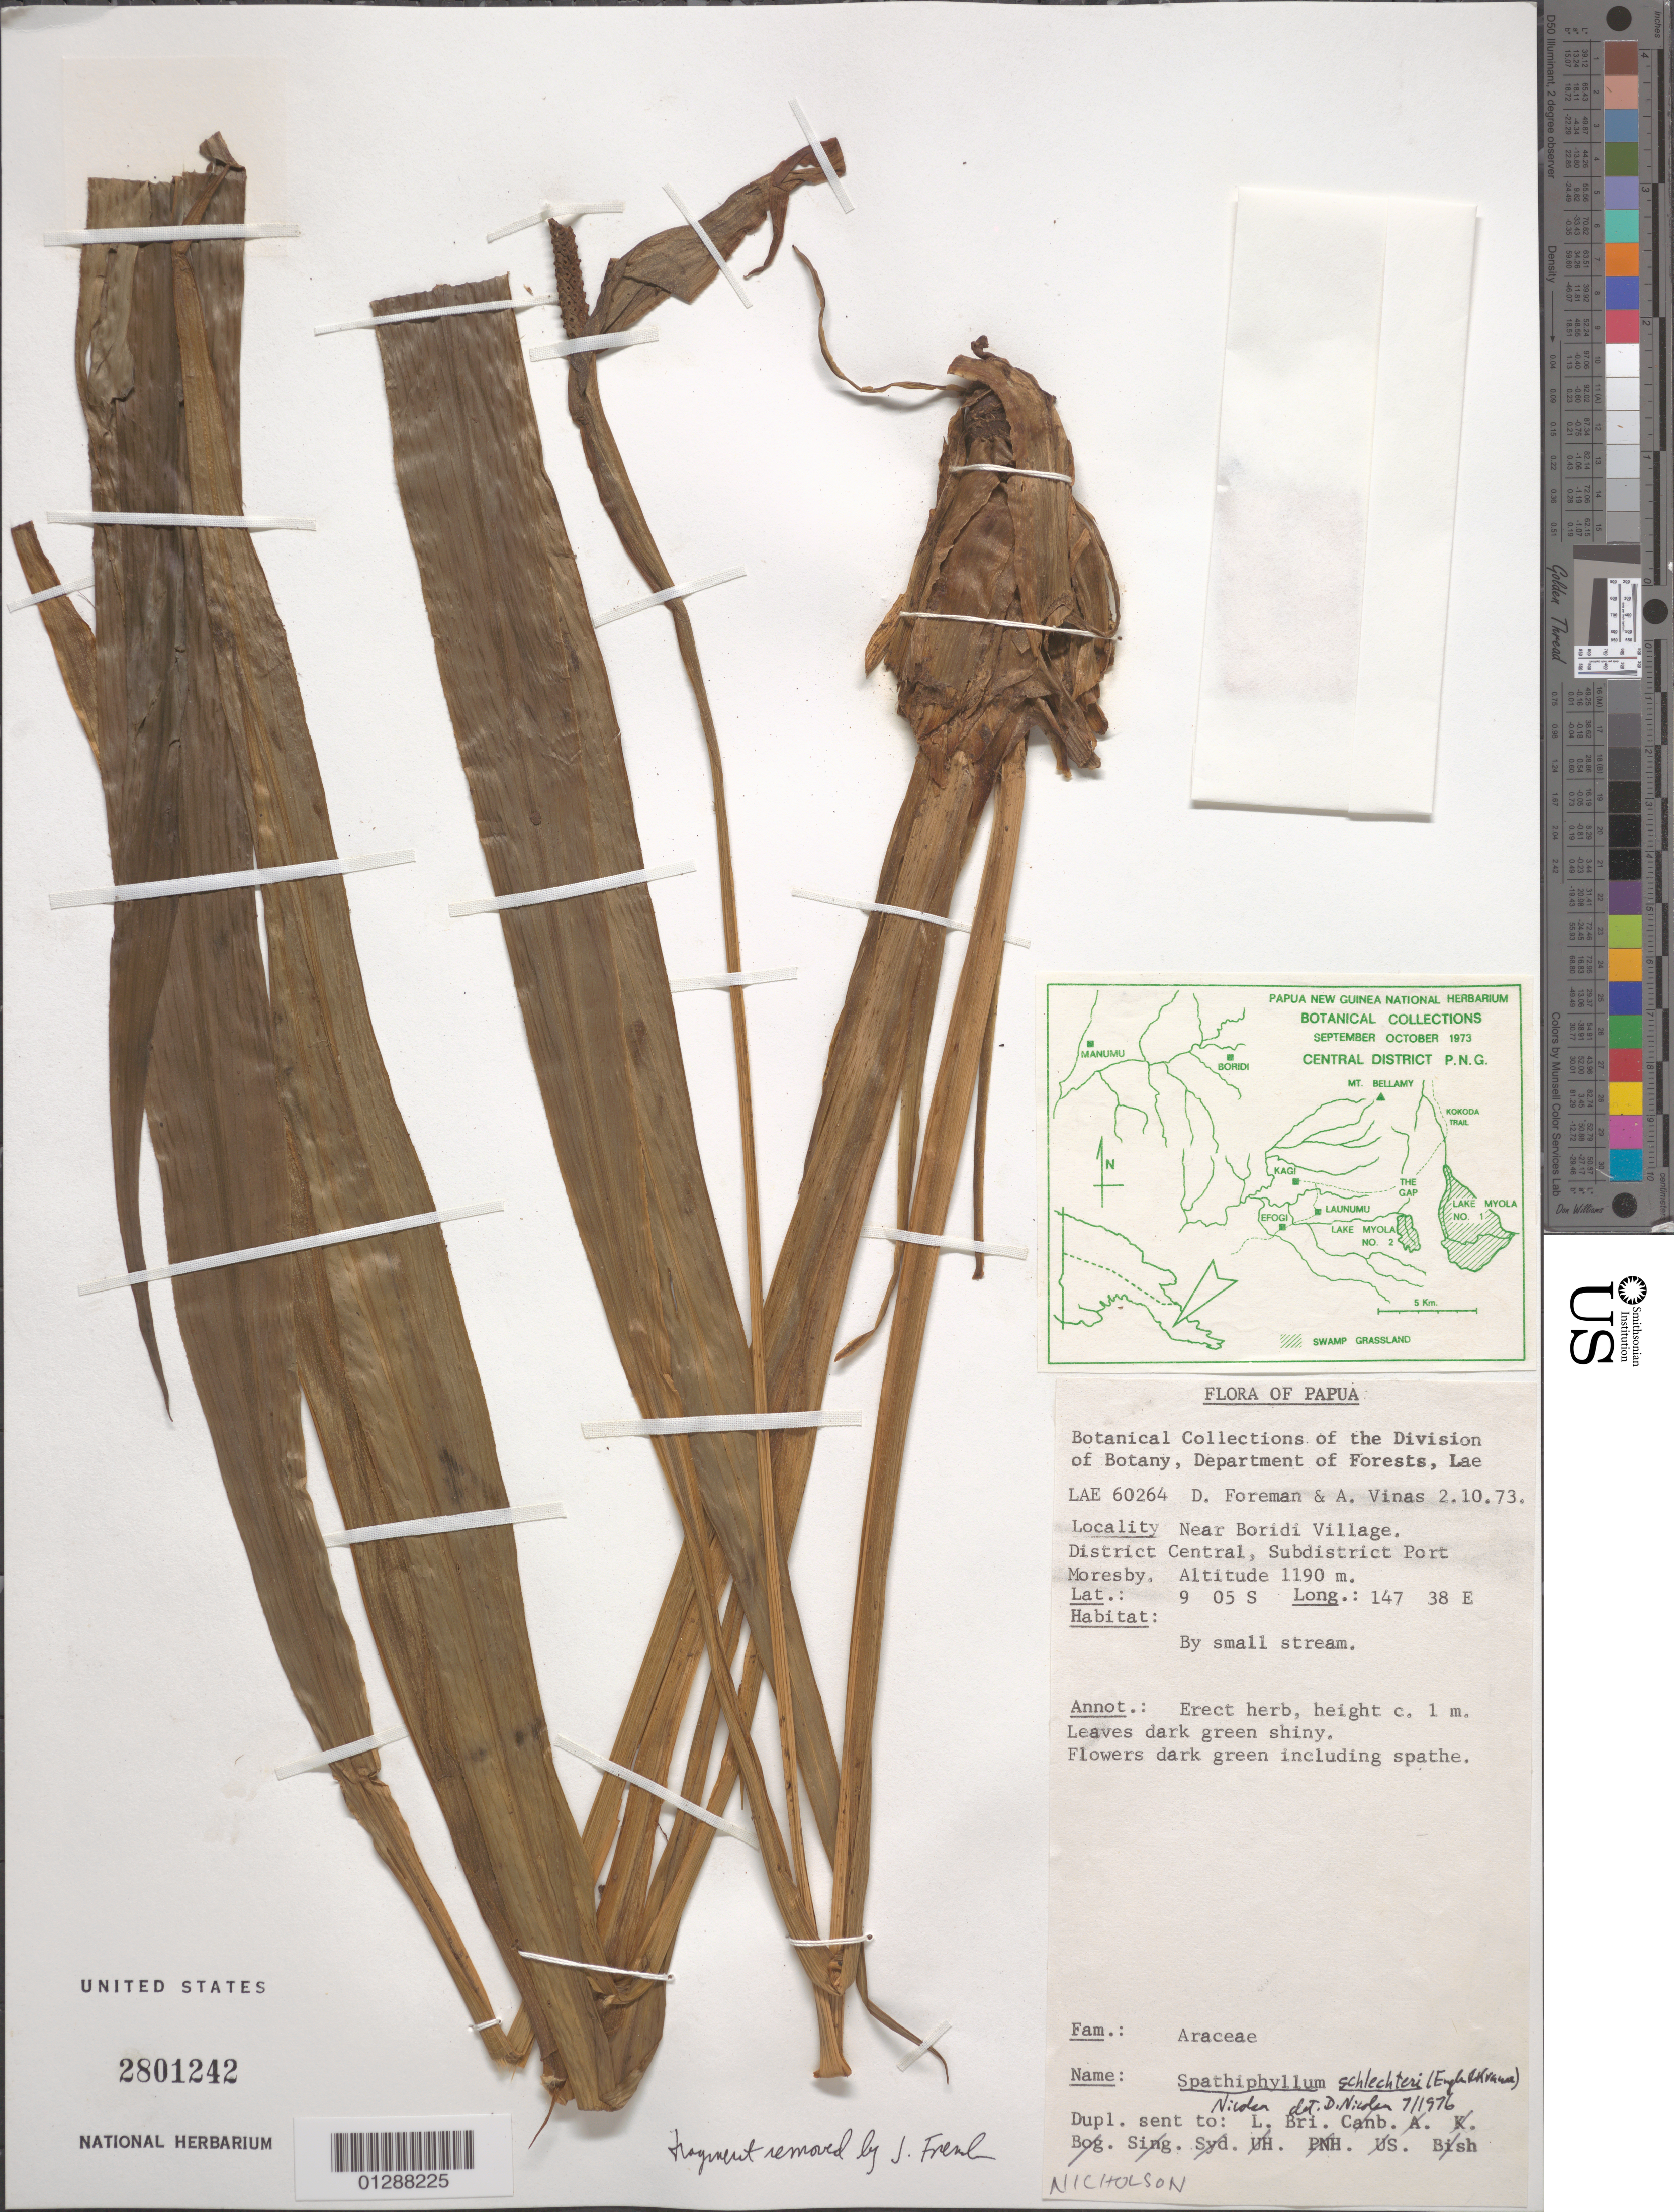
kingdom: Plantae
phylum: Tracheophyta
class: Liliopsida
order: Alismatales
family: Araceae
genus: Spathiphyllum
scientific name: Spathiphyllum schlechteri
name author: (Engl. & K. Krause) Nicolson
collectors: D. Foreman & A. Vinas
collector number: LAE 60264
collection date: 1973-10-02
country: Papua New Guinea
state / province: Central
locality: Papua. Near Boridi Village, District Central, Subdistrict Port Moresby.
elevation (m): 1190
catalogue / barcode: US 2801242